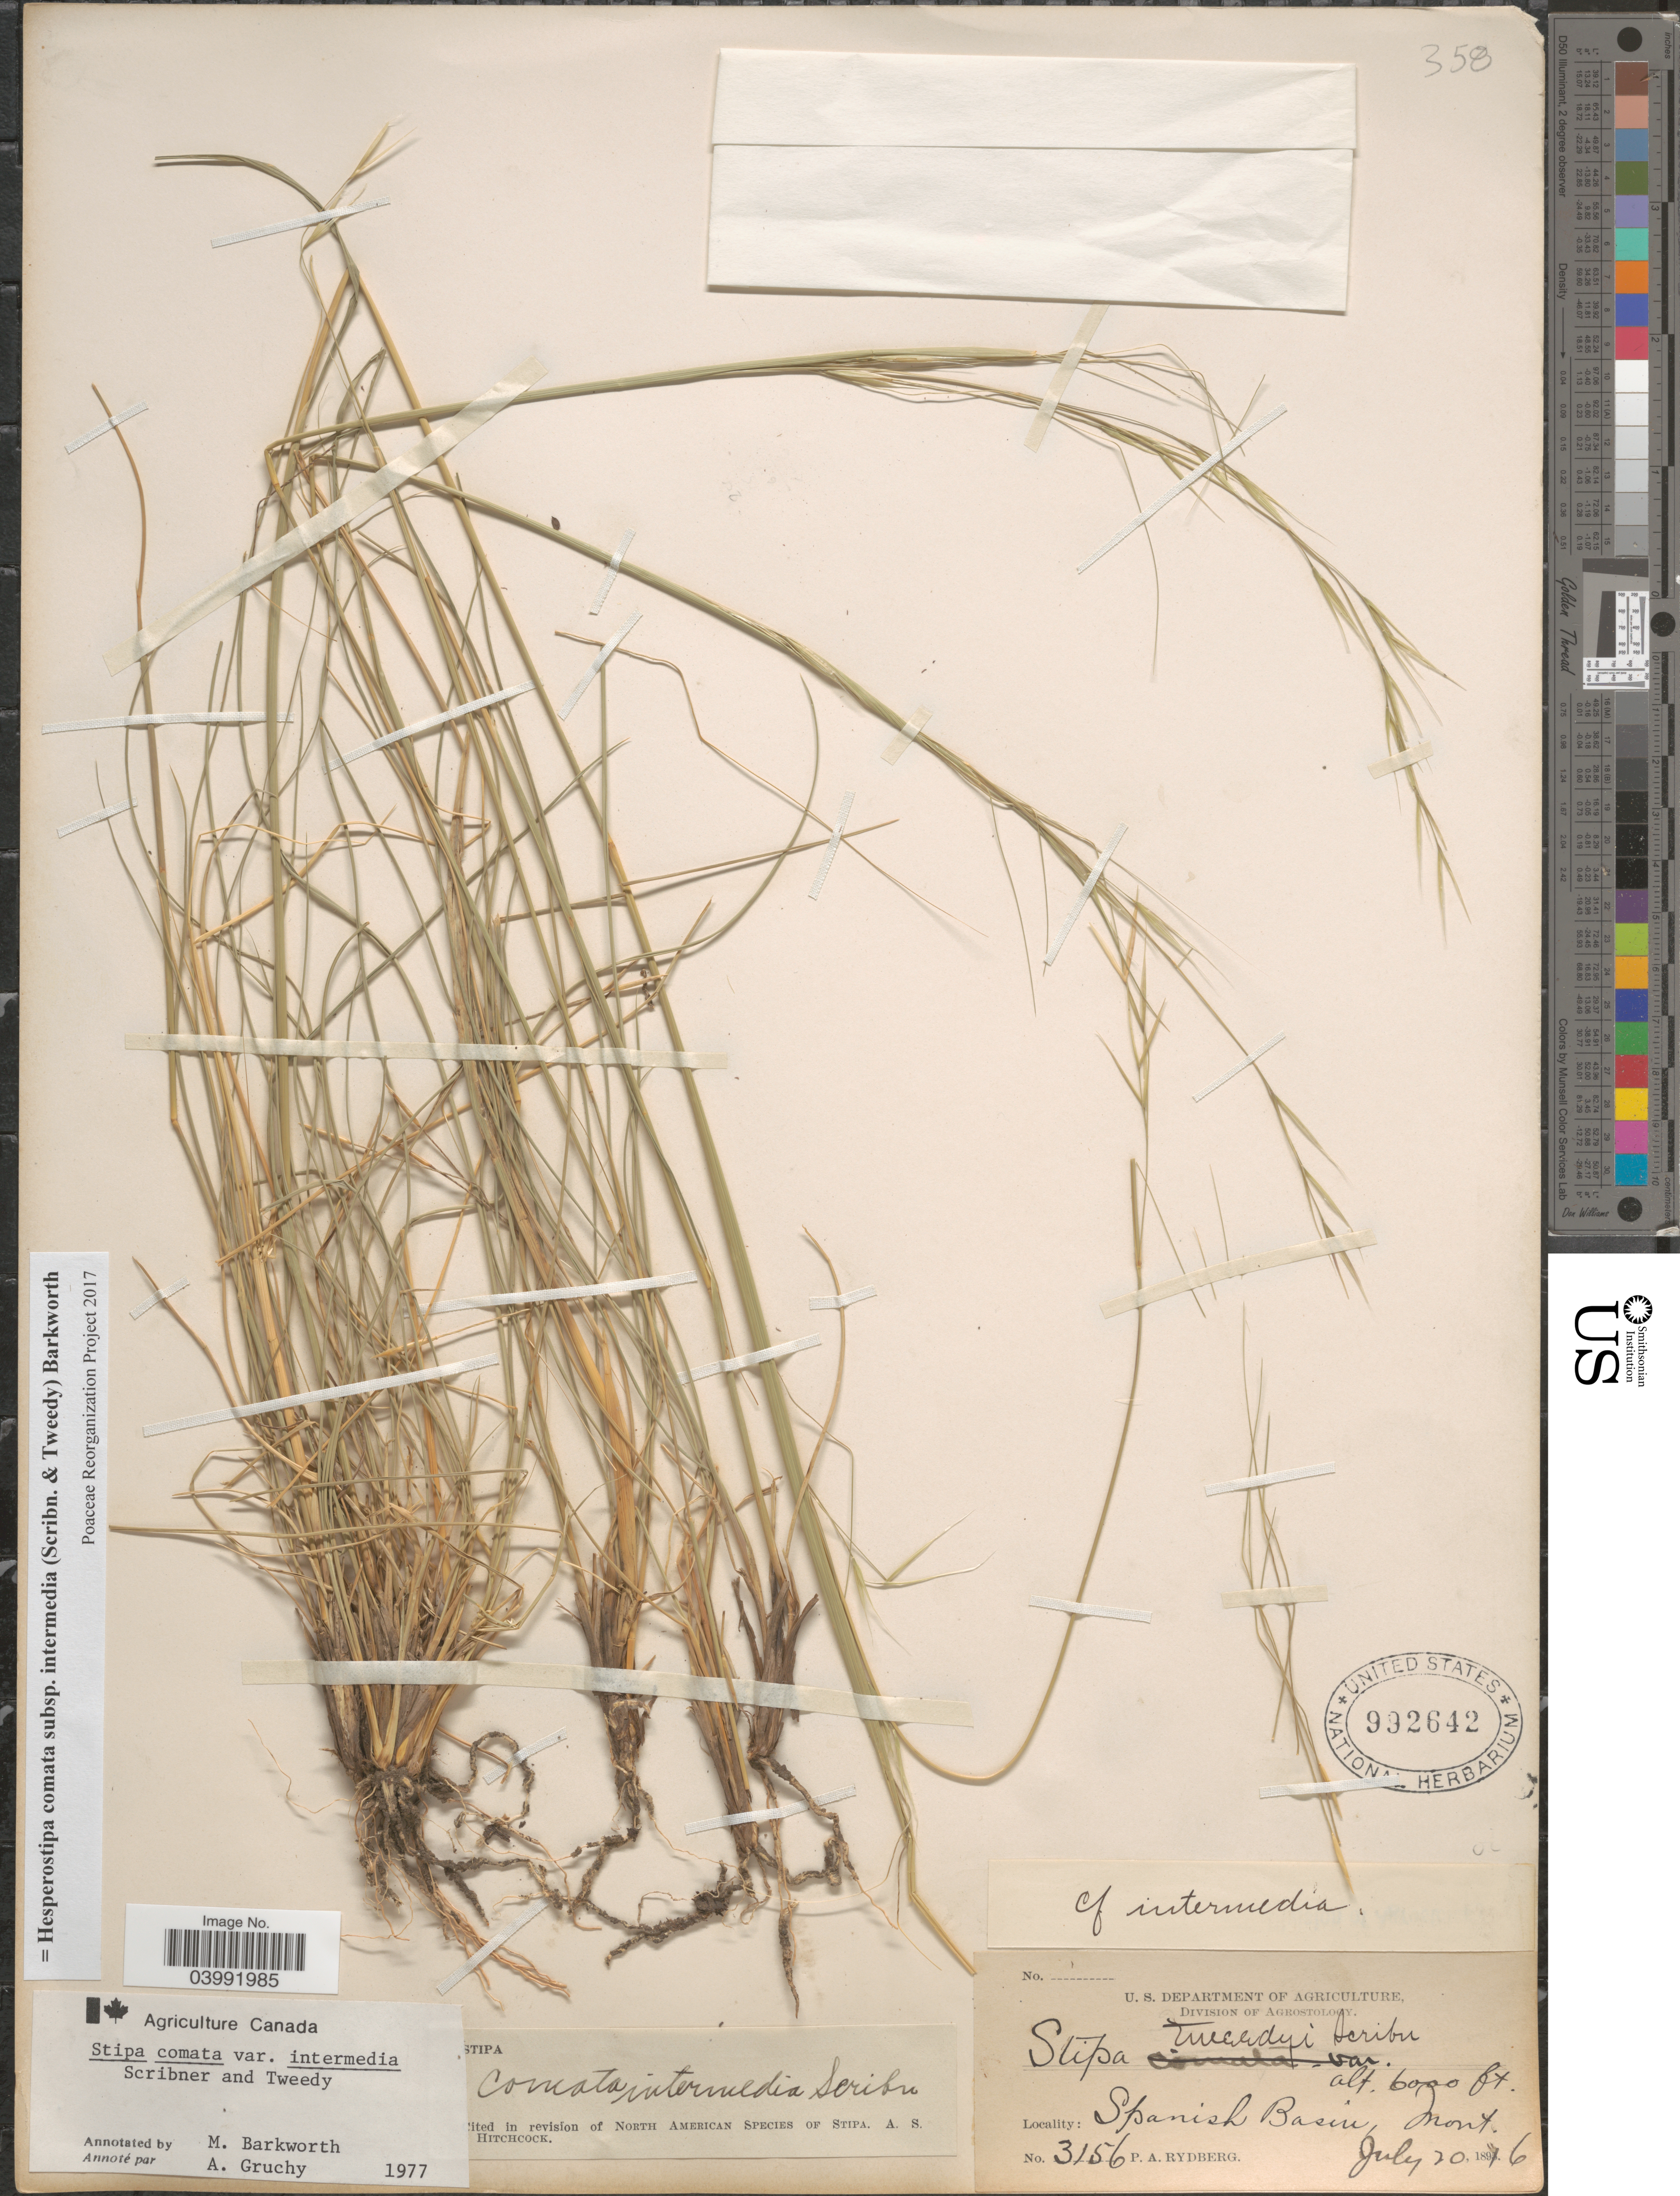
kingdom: Plantae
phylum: Tracheophyta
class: Liliopsida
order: Poales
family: Poaceae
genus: Hesperostipa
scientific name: Hesperostipa comata subsp. intermedia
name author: (Scribn. & Tweedy) Barkworth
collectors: P. A. Rydberg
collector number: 3156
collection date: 1896-07-20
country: United States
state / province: Montana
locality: Spanish Basin.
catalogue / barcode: US 992642